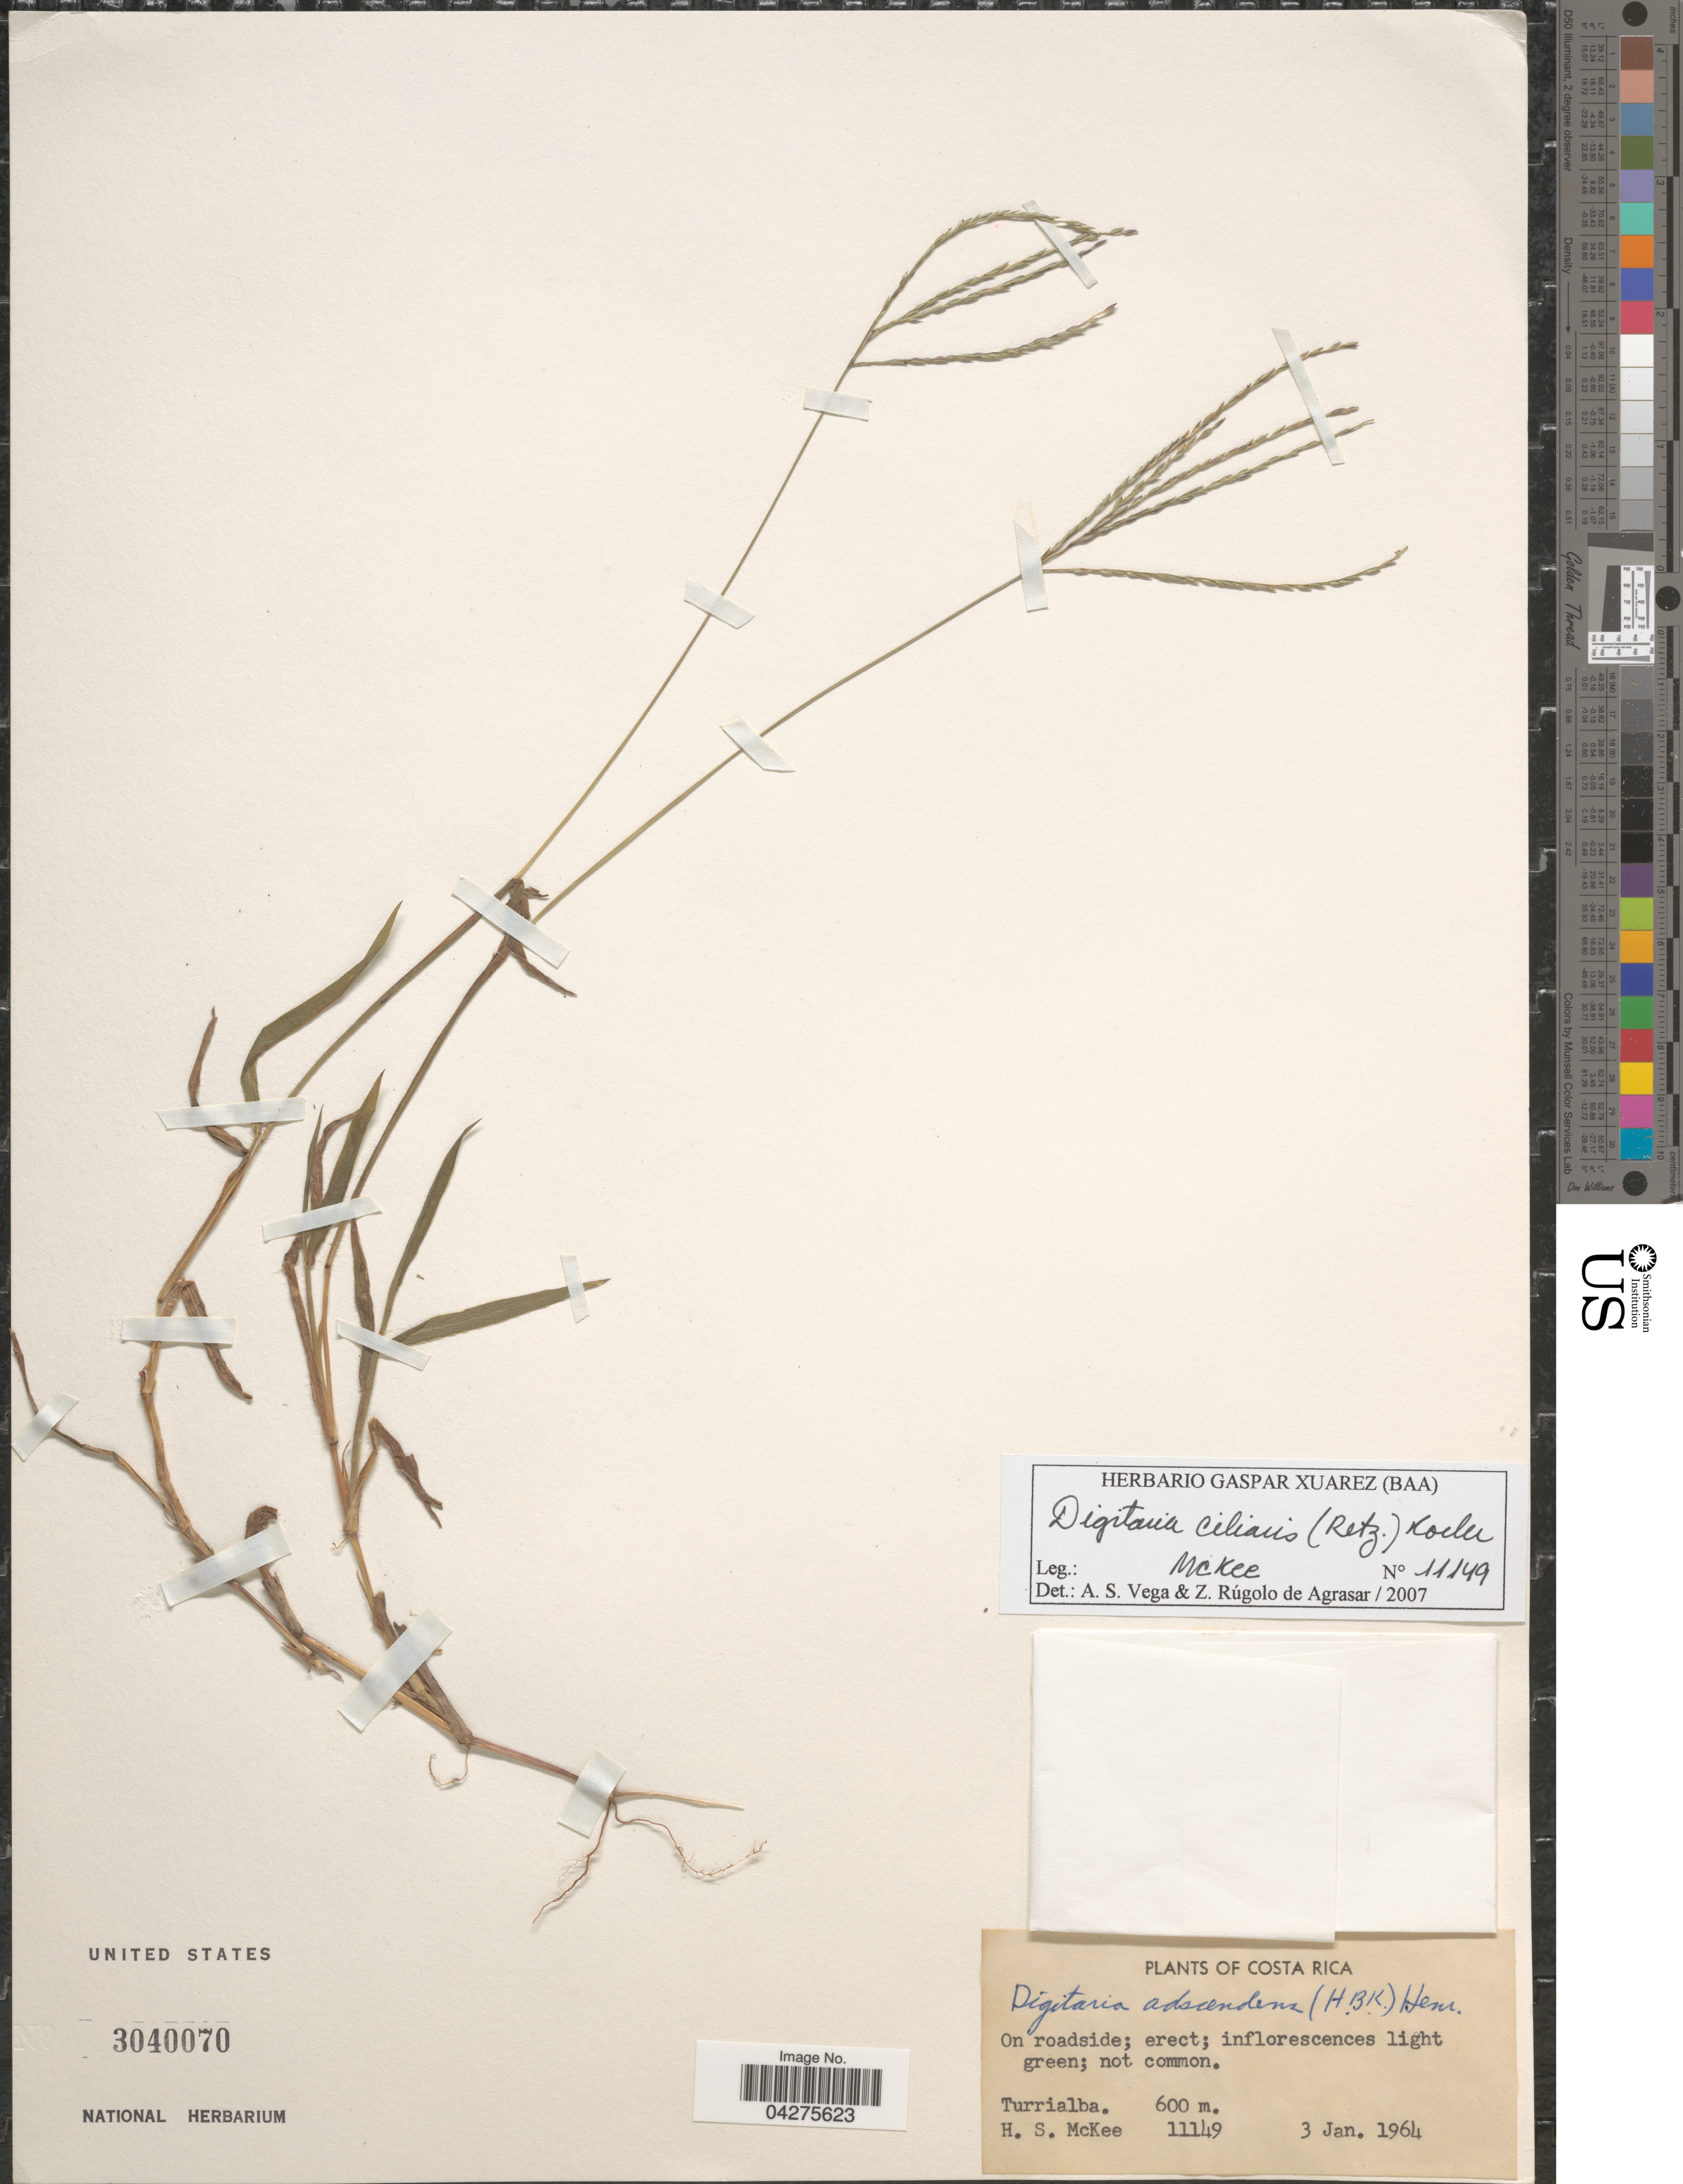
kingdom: Plantae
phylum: Tracheophyta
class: Liliopsida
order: Poales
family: Poaceae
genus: Digitaria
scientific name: Digitaria ciliaris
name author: (Retz.) Koeler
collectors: H. S. McKee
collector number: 11149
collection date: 1964-01-03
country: Costa Rica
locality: Turrialba.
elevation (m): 600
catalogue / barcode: US 3040070